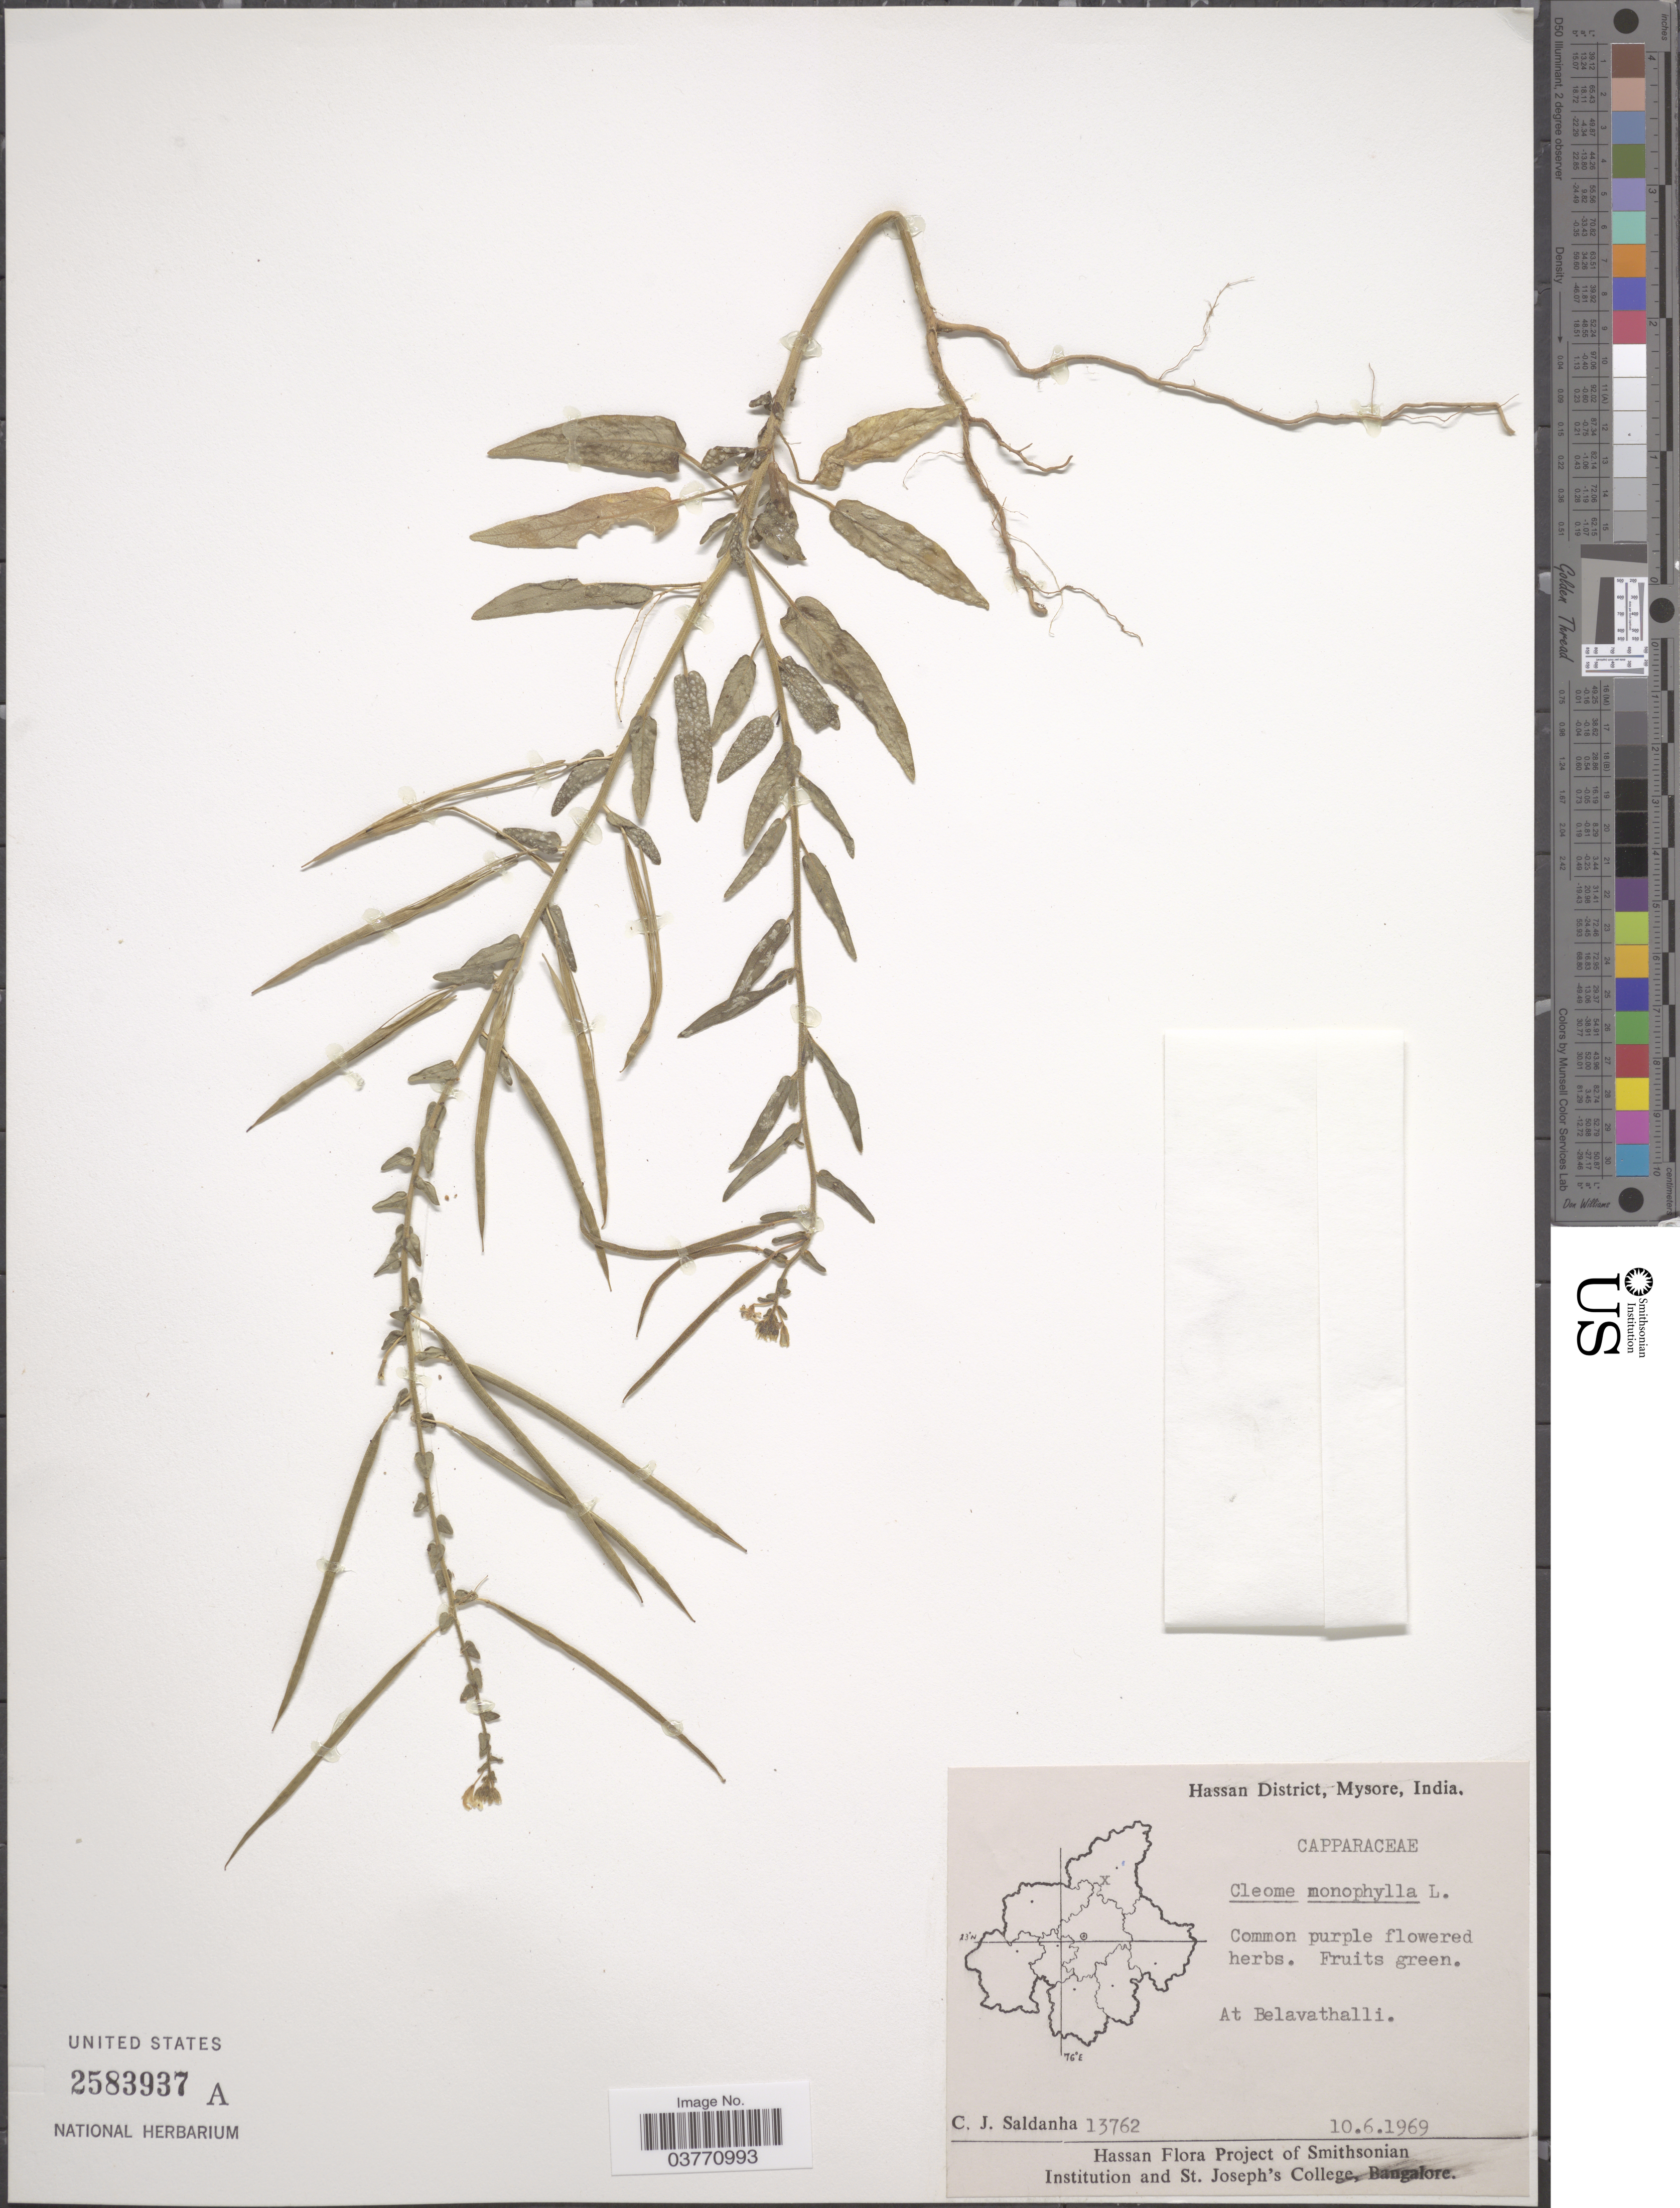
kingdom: Plantae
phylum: Tracheophyta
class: Magnoliopsida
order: Brassicales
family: Cleomaceae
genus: Sieruela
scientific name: Sieruela monophylla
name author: (L.) Roalson & J.C. Hall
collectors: C. J. Saldanha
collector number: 13762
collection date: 1969-06-10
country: India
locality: Hassan District, Mysore. At Belavathalli.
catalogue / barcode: US 2583937A